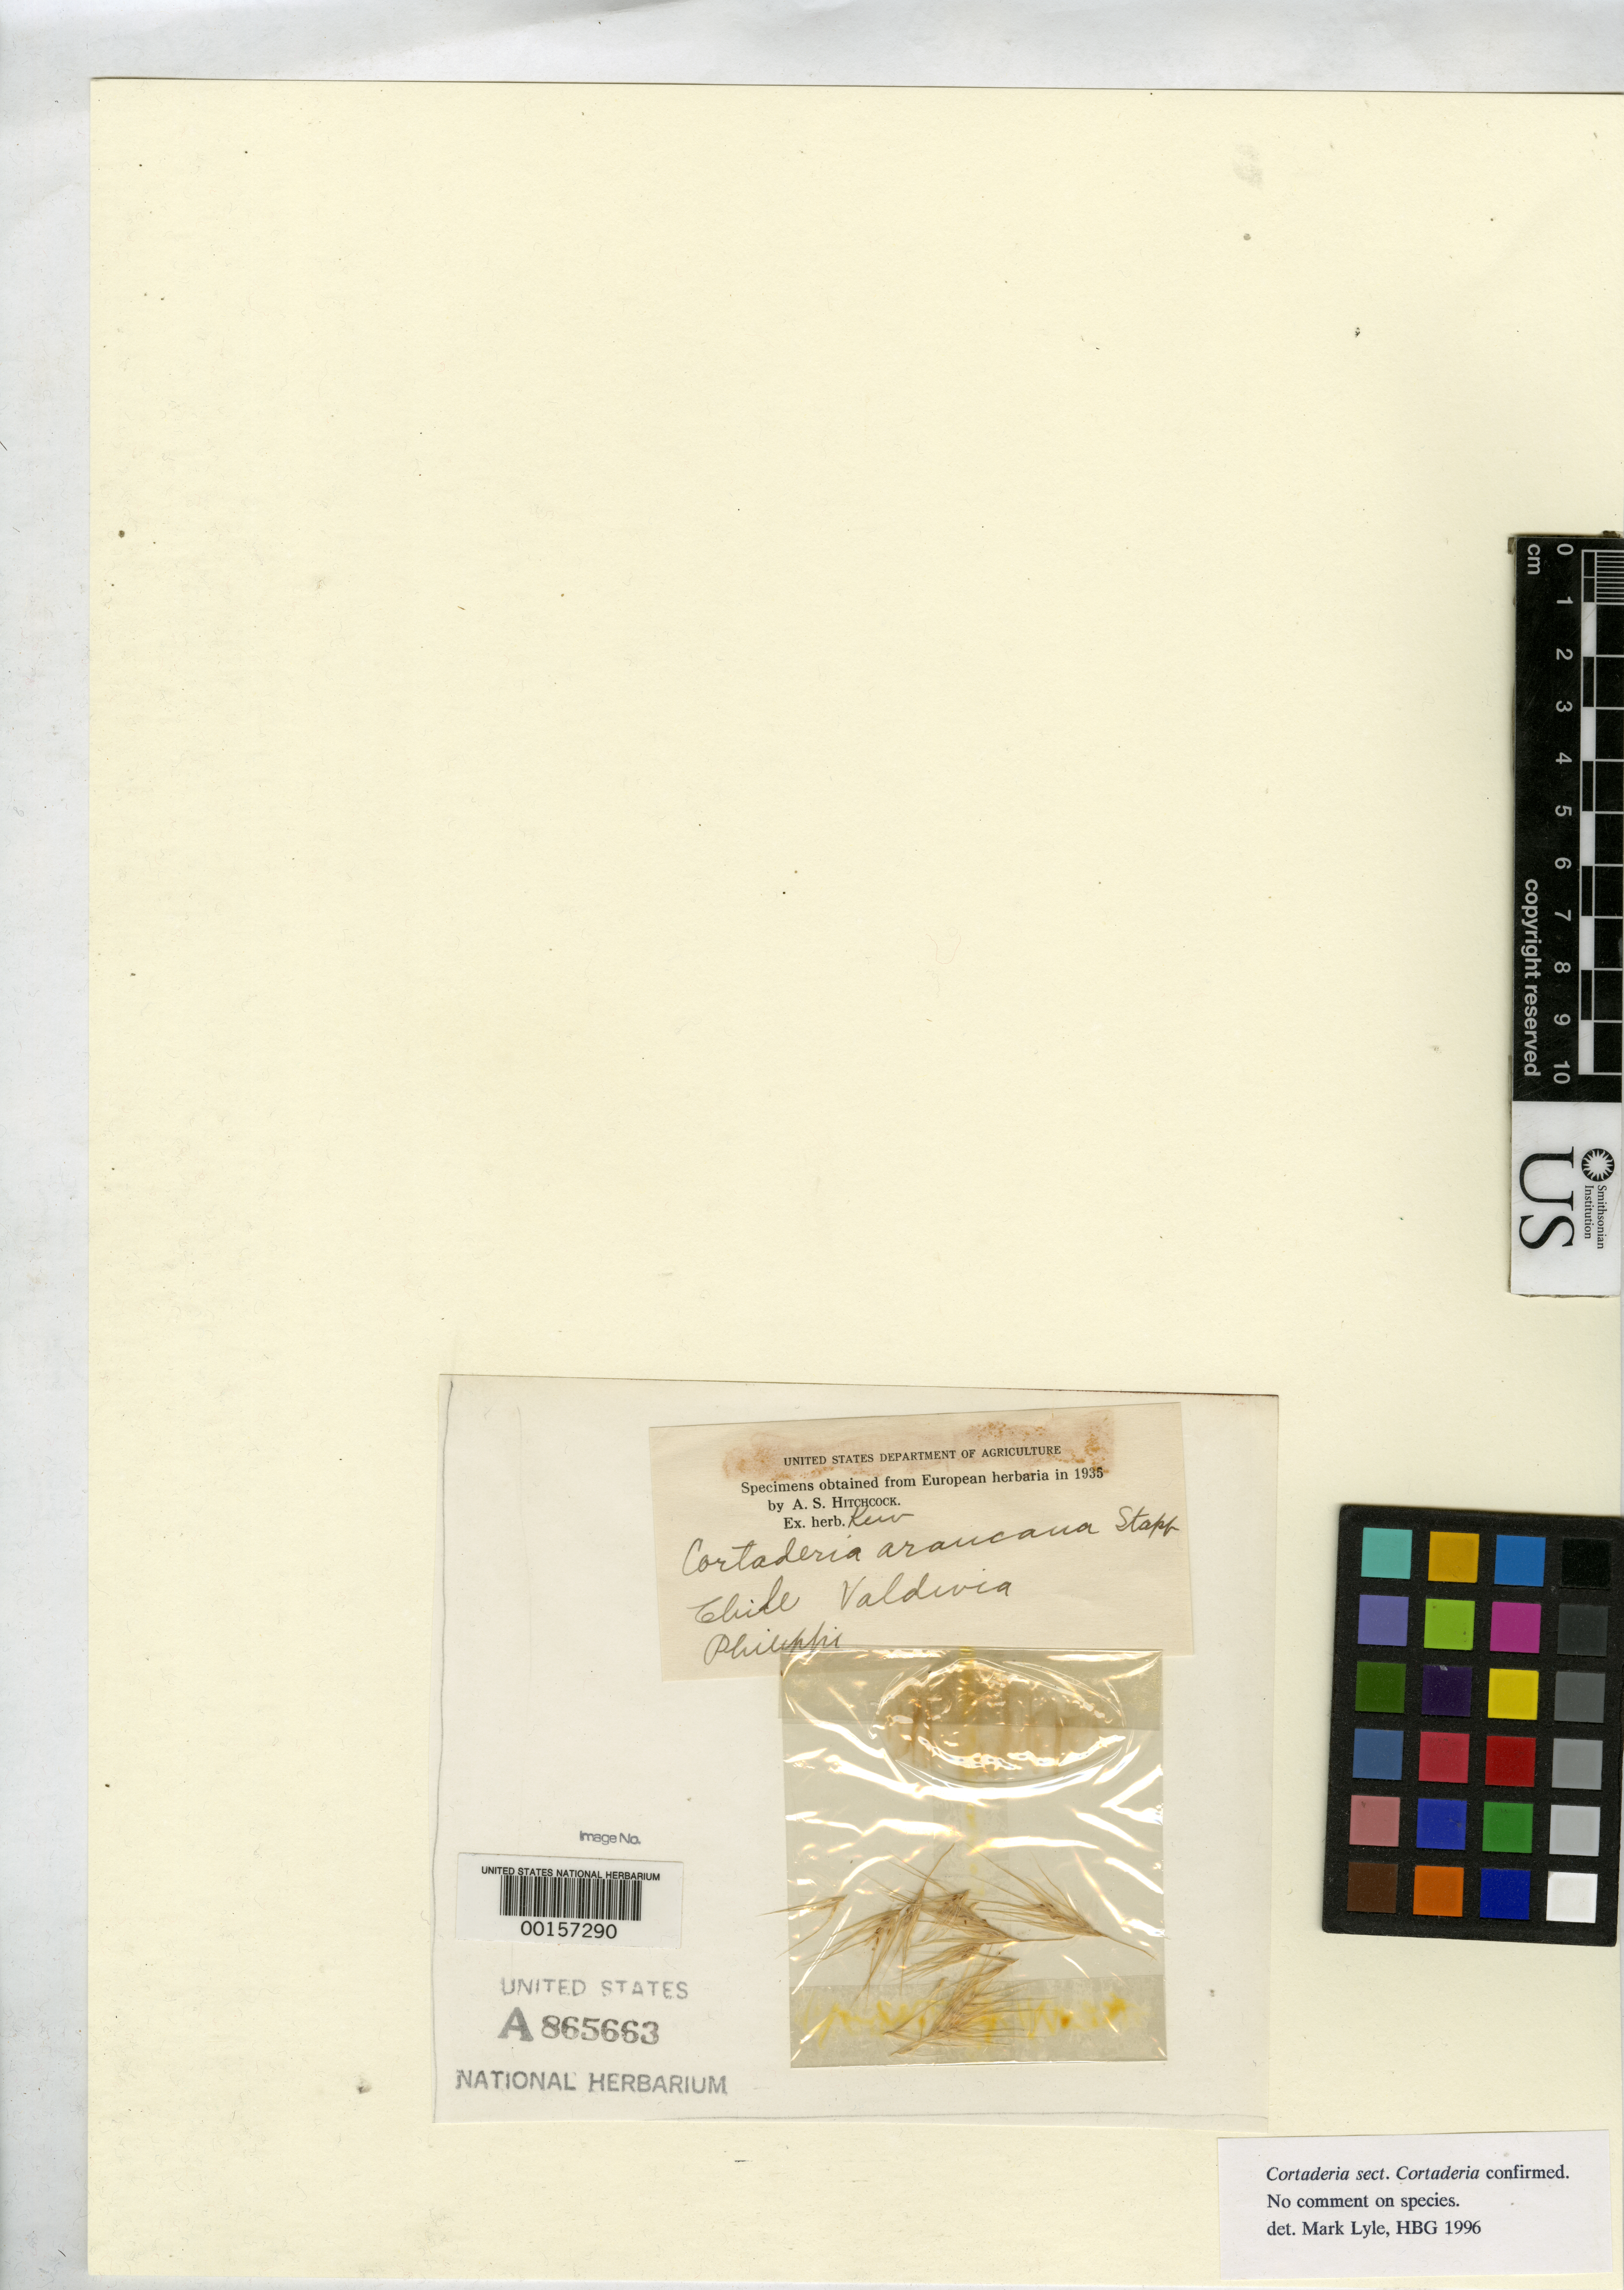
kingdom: Plantae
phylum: Tracheophyta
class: Liliopsida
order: Poales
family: Poaceae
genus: Cortaderia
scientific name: Cortaderia araucana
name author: Stapf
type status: Type Fragment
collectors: R. A. Philippi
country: Chile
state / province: Los Ríos (XIV)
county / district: Valdivia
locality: Valdivia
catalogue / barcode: US 865663A